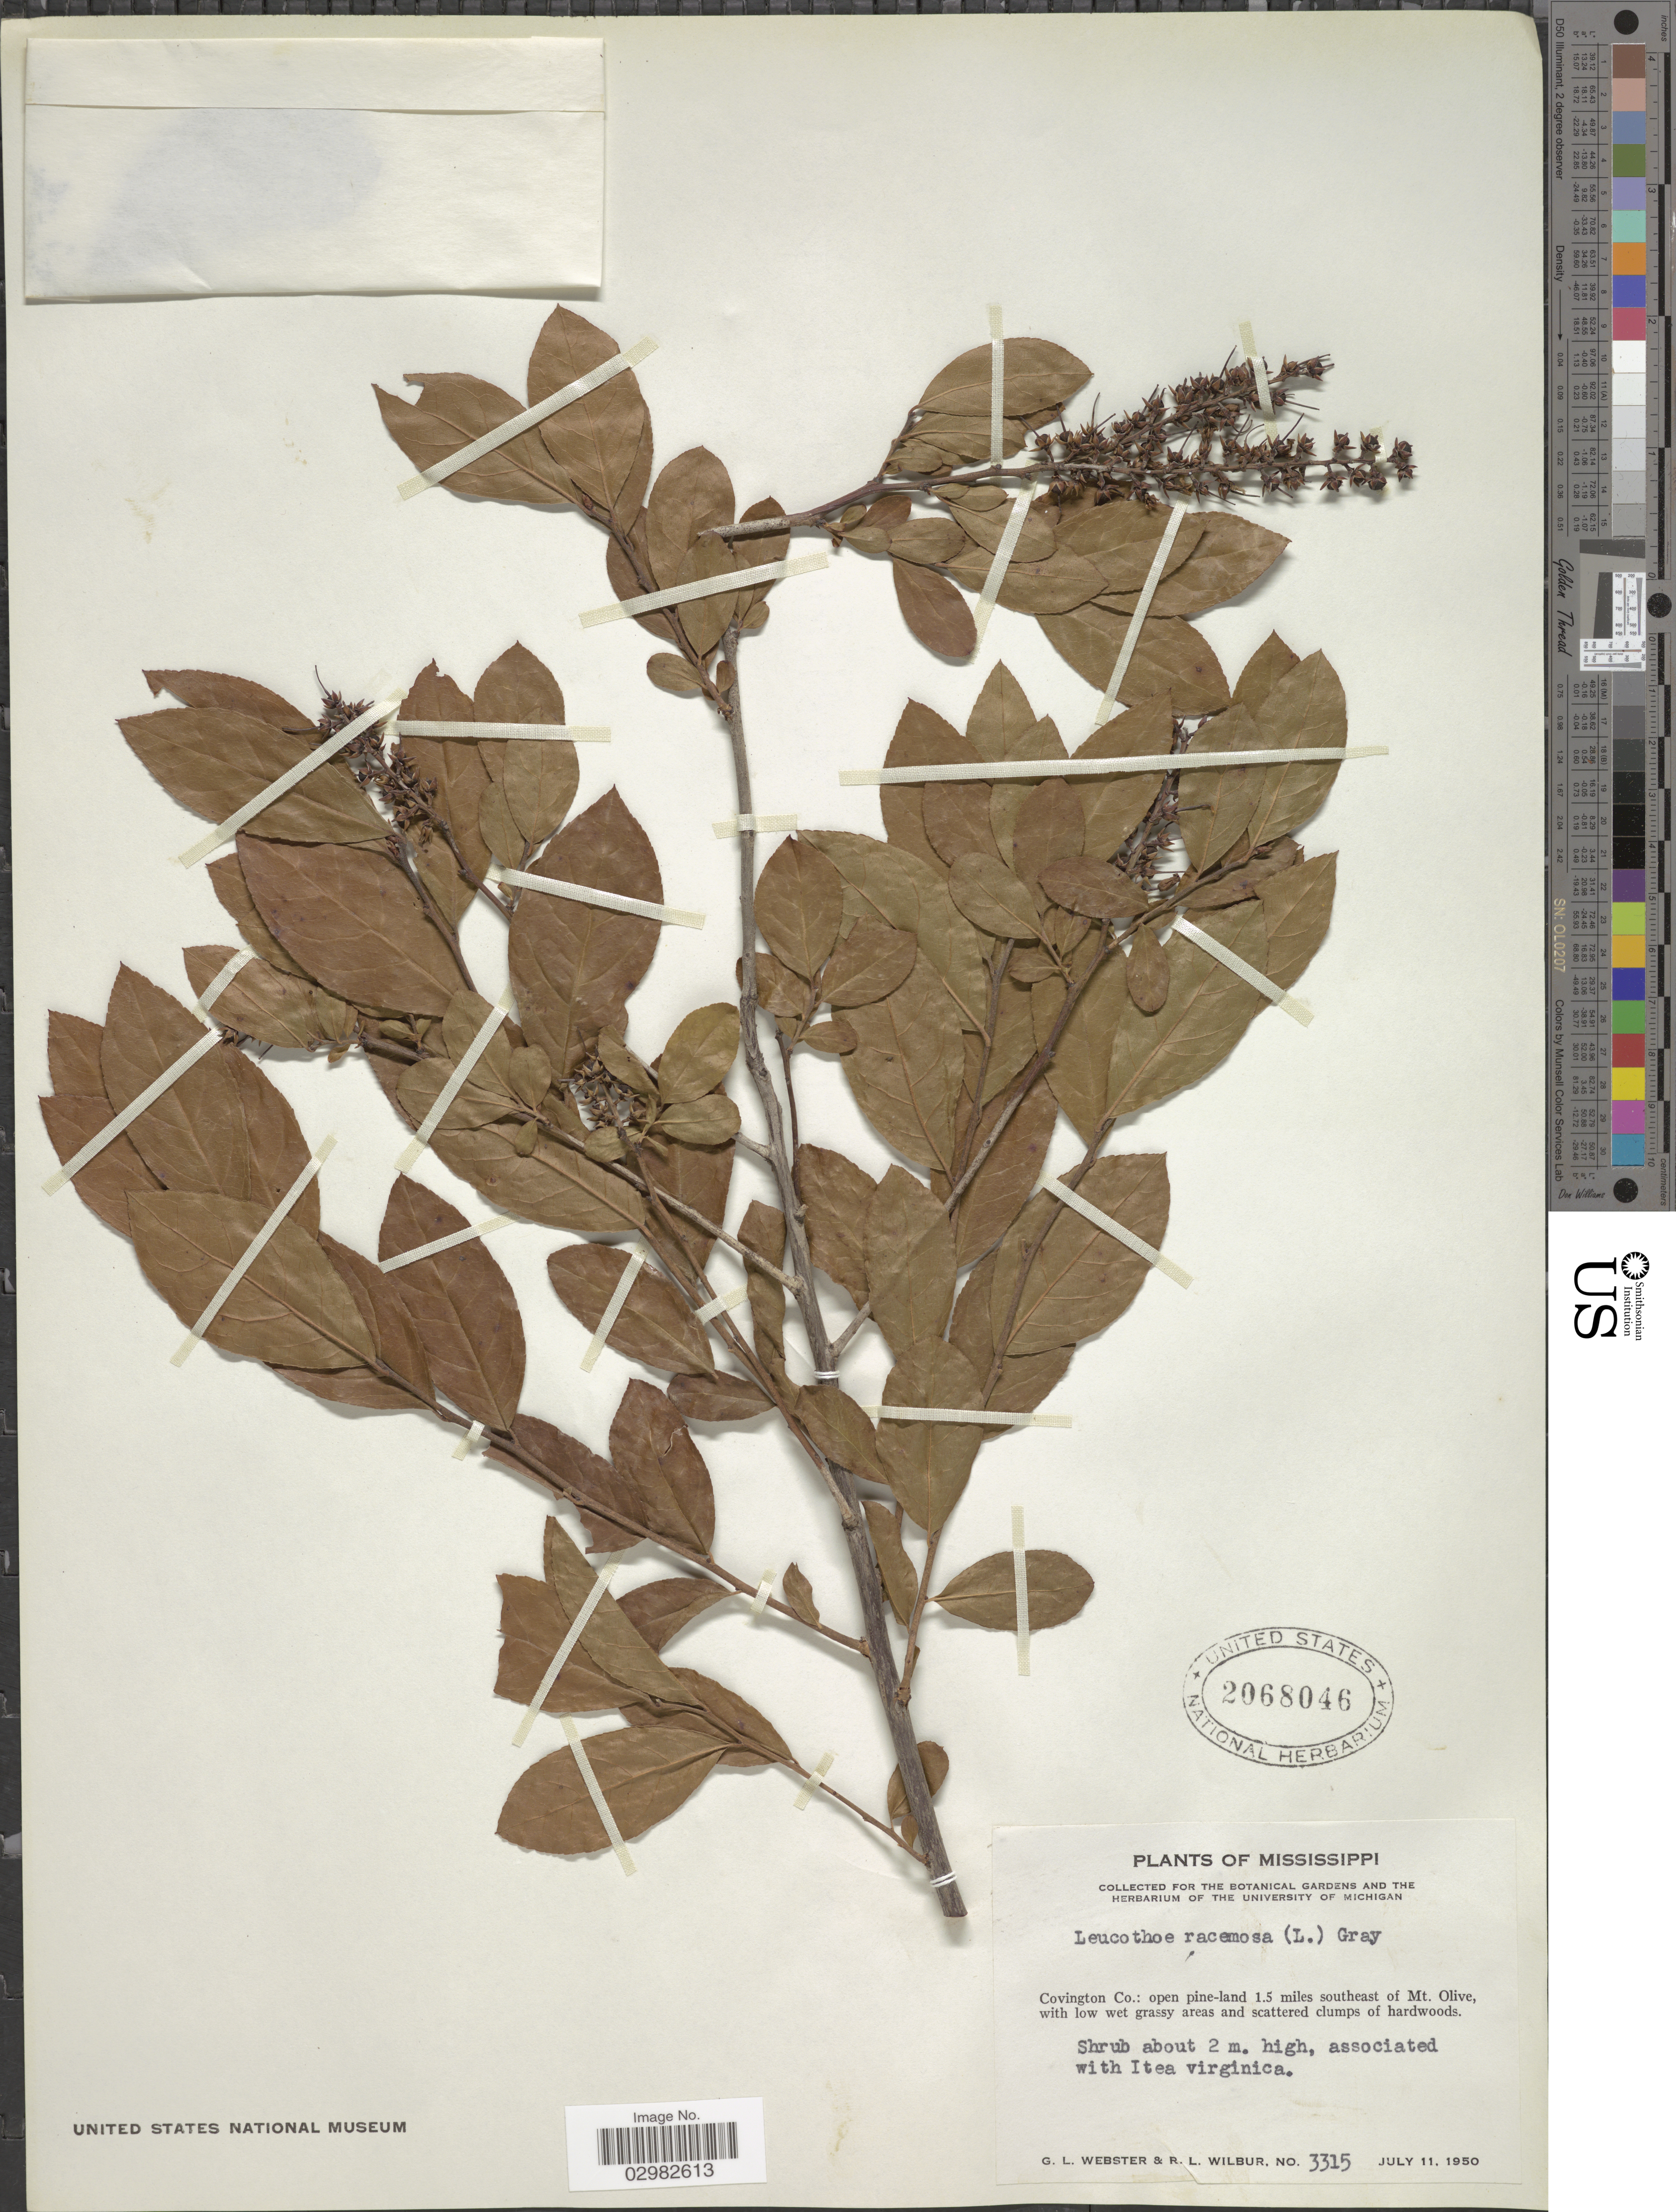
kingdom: Plantae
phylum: Tracheophyta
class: Magnoliopsida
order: Ericales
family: Ericaceae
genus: Leucothoe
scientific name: Leucothoë racemosa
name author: (L.) A. Gray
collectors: G. L. Webster & R. L. Wilbur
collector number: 3315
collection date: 1950-07-11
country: United States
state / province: Mississippi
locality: Covington Co., open pine-land 1.5 miles southeast of Mt. Olive.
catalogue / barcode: US 2068046